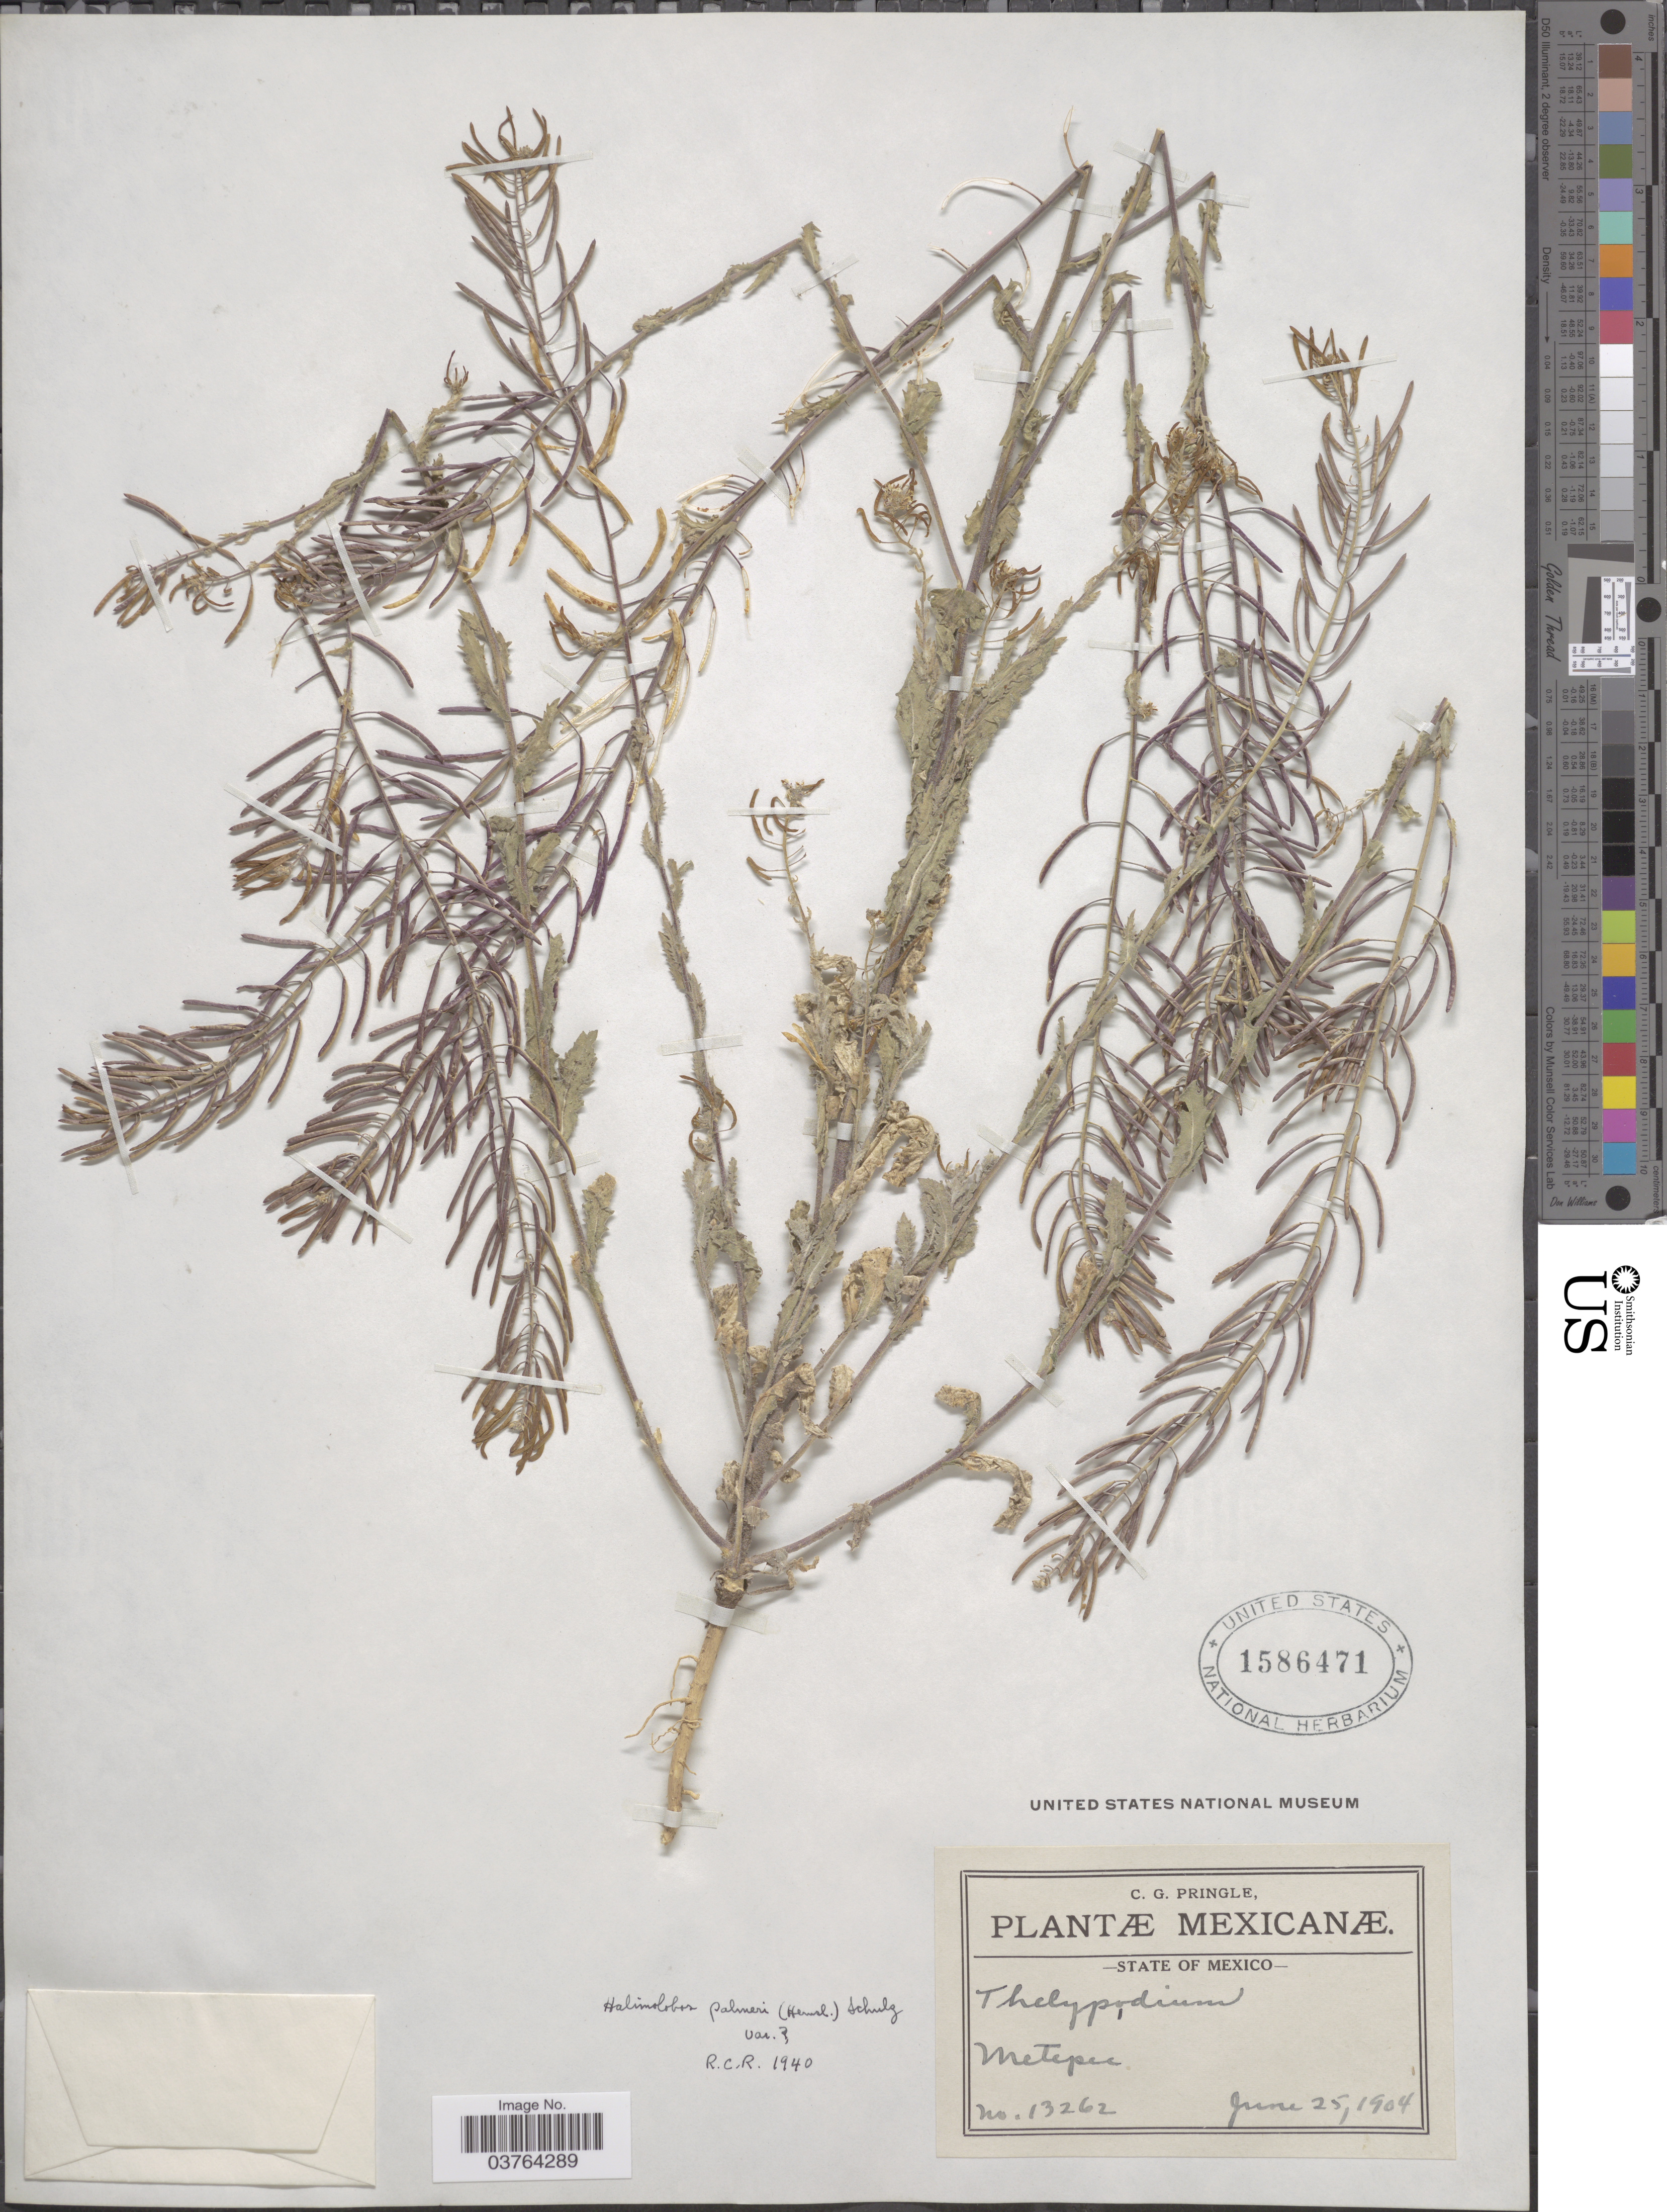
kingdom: Plantae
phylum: Tracheophyta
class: Magnoliopsida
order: Brassicales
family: Brassicaceae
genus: Halimolobos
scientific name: Halimolobos palmeri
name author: (Hemsl.) O.E. Schulz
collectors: C. G. Pringle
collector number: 13262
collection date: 1904-06-25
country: Mexico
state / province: México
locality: Mexicanæ. Metepec.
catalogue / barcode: US 1586471